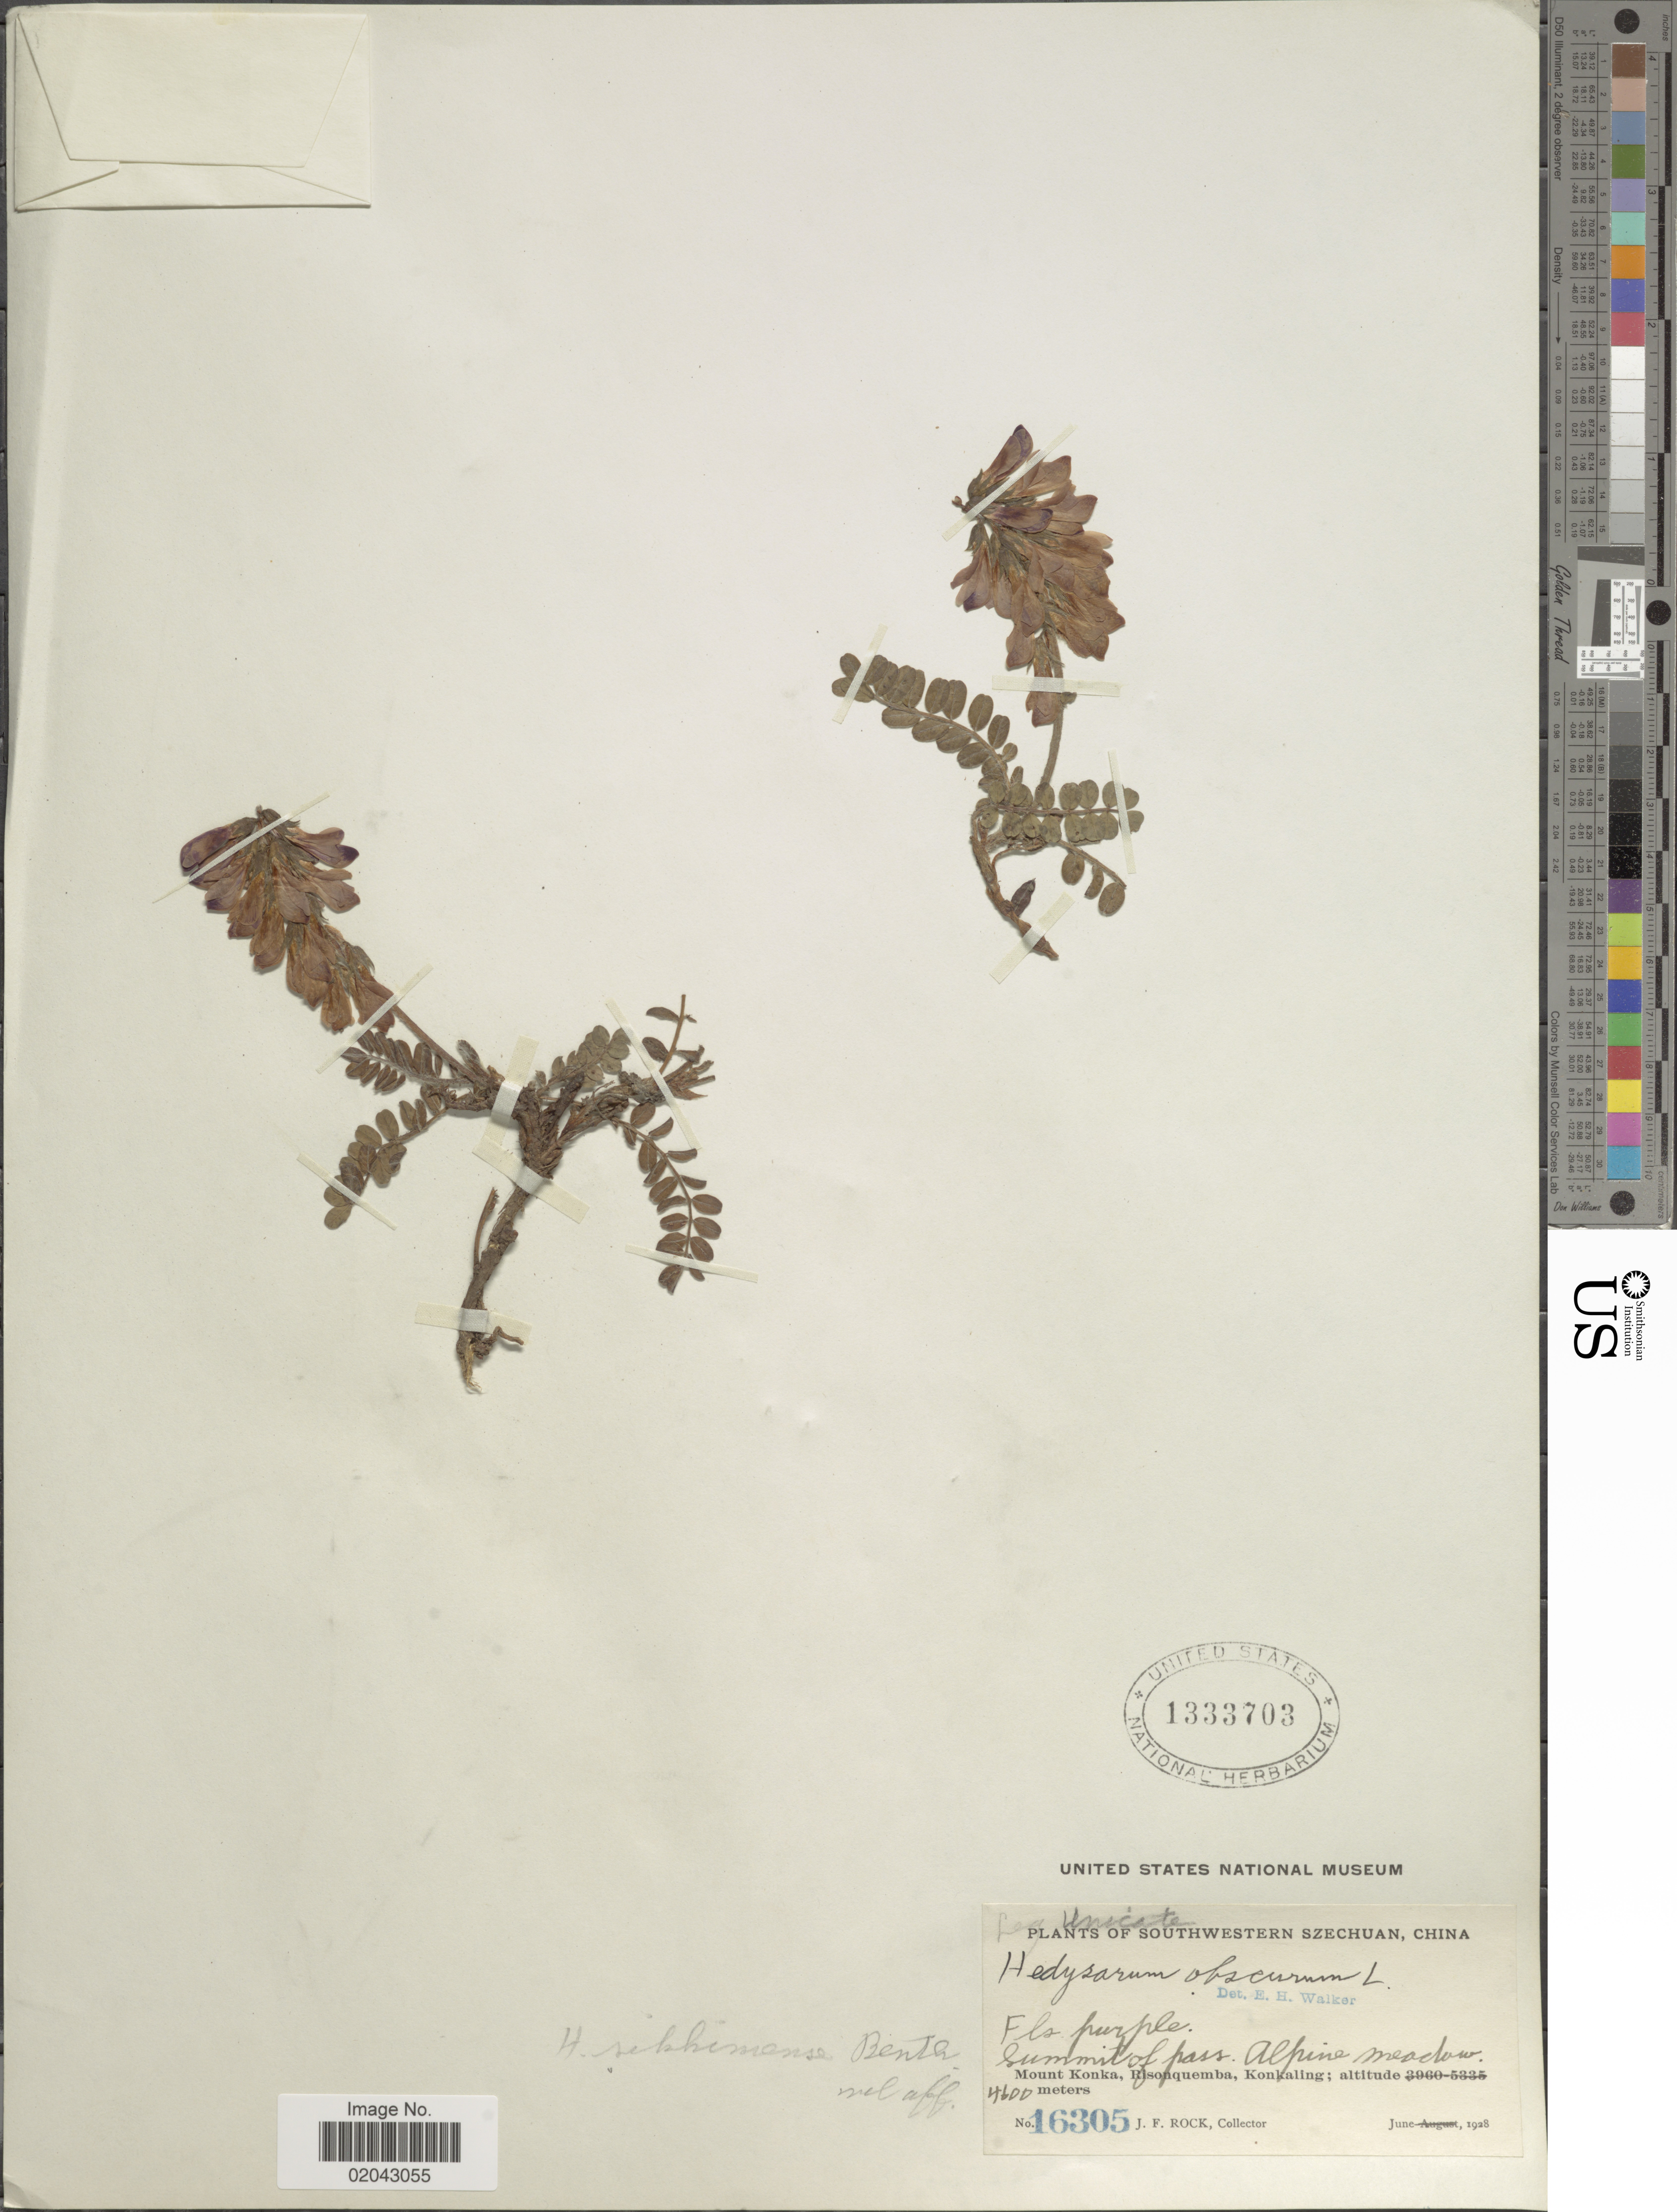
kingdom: Plantae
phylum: Tracheophyta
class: Magnoliopsida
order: Fabales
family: Fabaceae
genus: Hedysarum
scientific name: Hedysarum sikkimense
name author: Baker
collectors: J. Rock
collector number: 16305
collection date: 1928-06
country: China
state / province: Sichuan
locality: Unicate, Southwestern Szechuan, Mount Konka, Risonquemba, Konkaling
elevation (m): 4600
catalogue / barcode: US 1333703